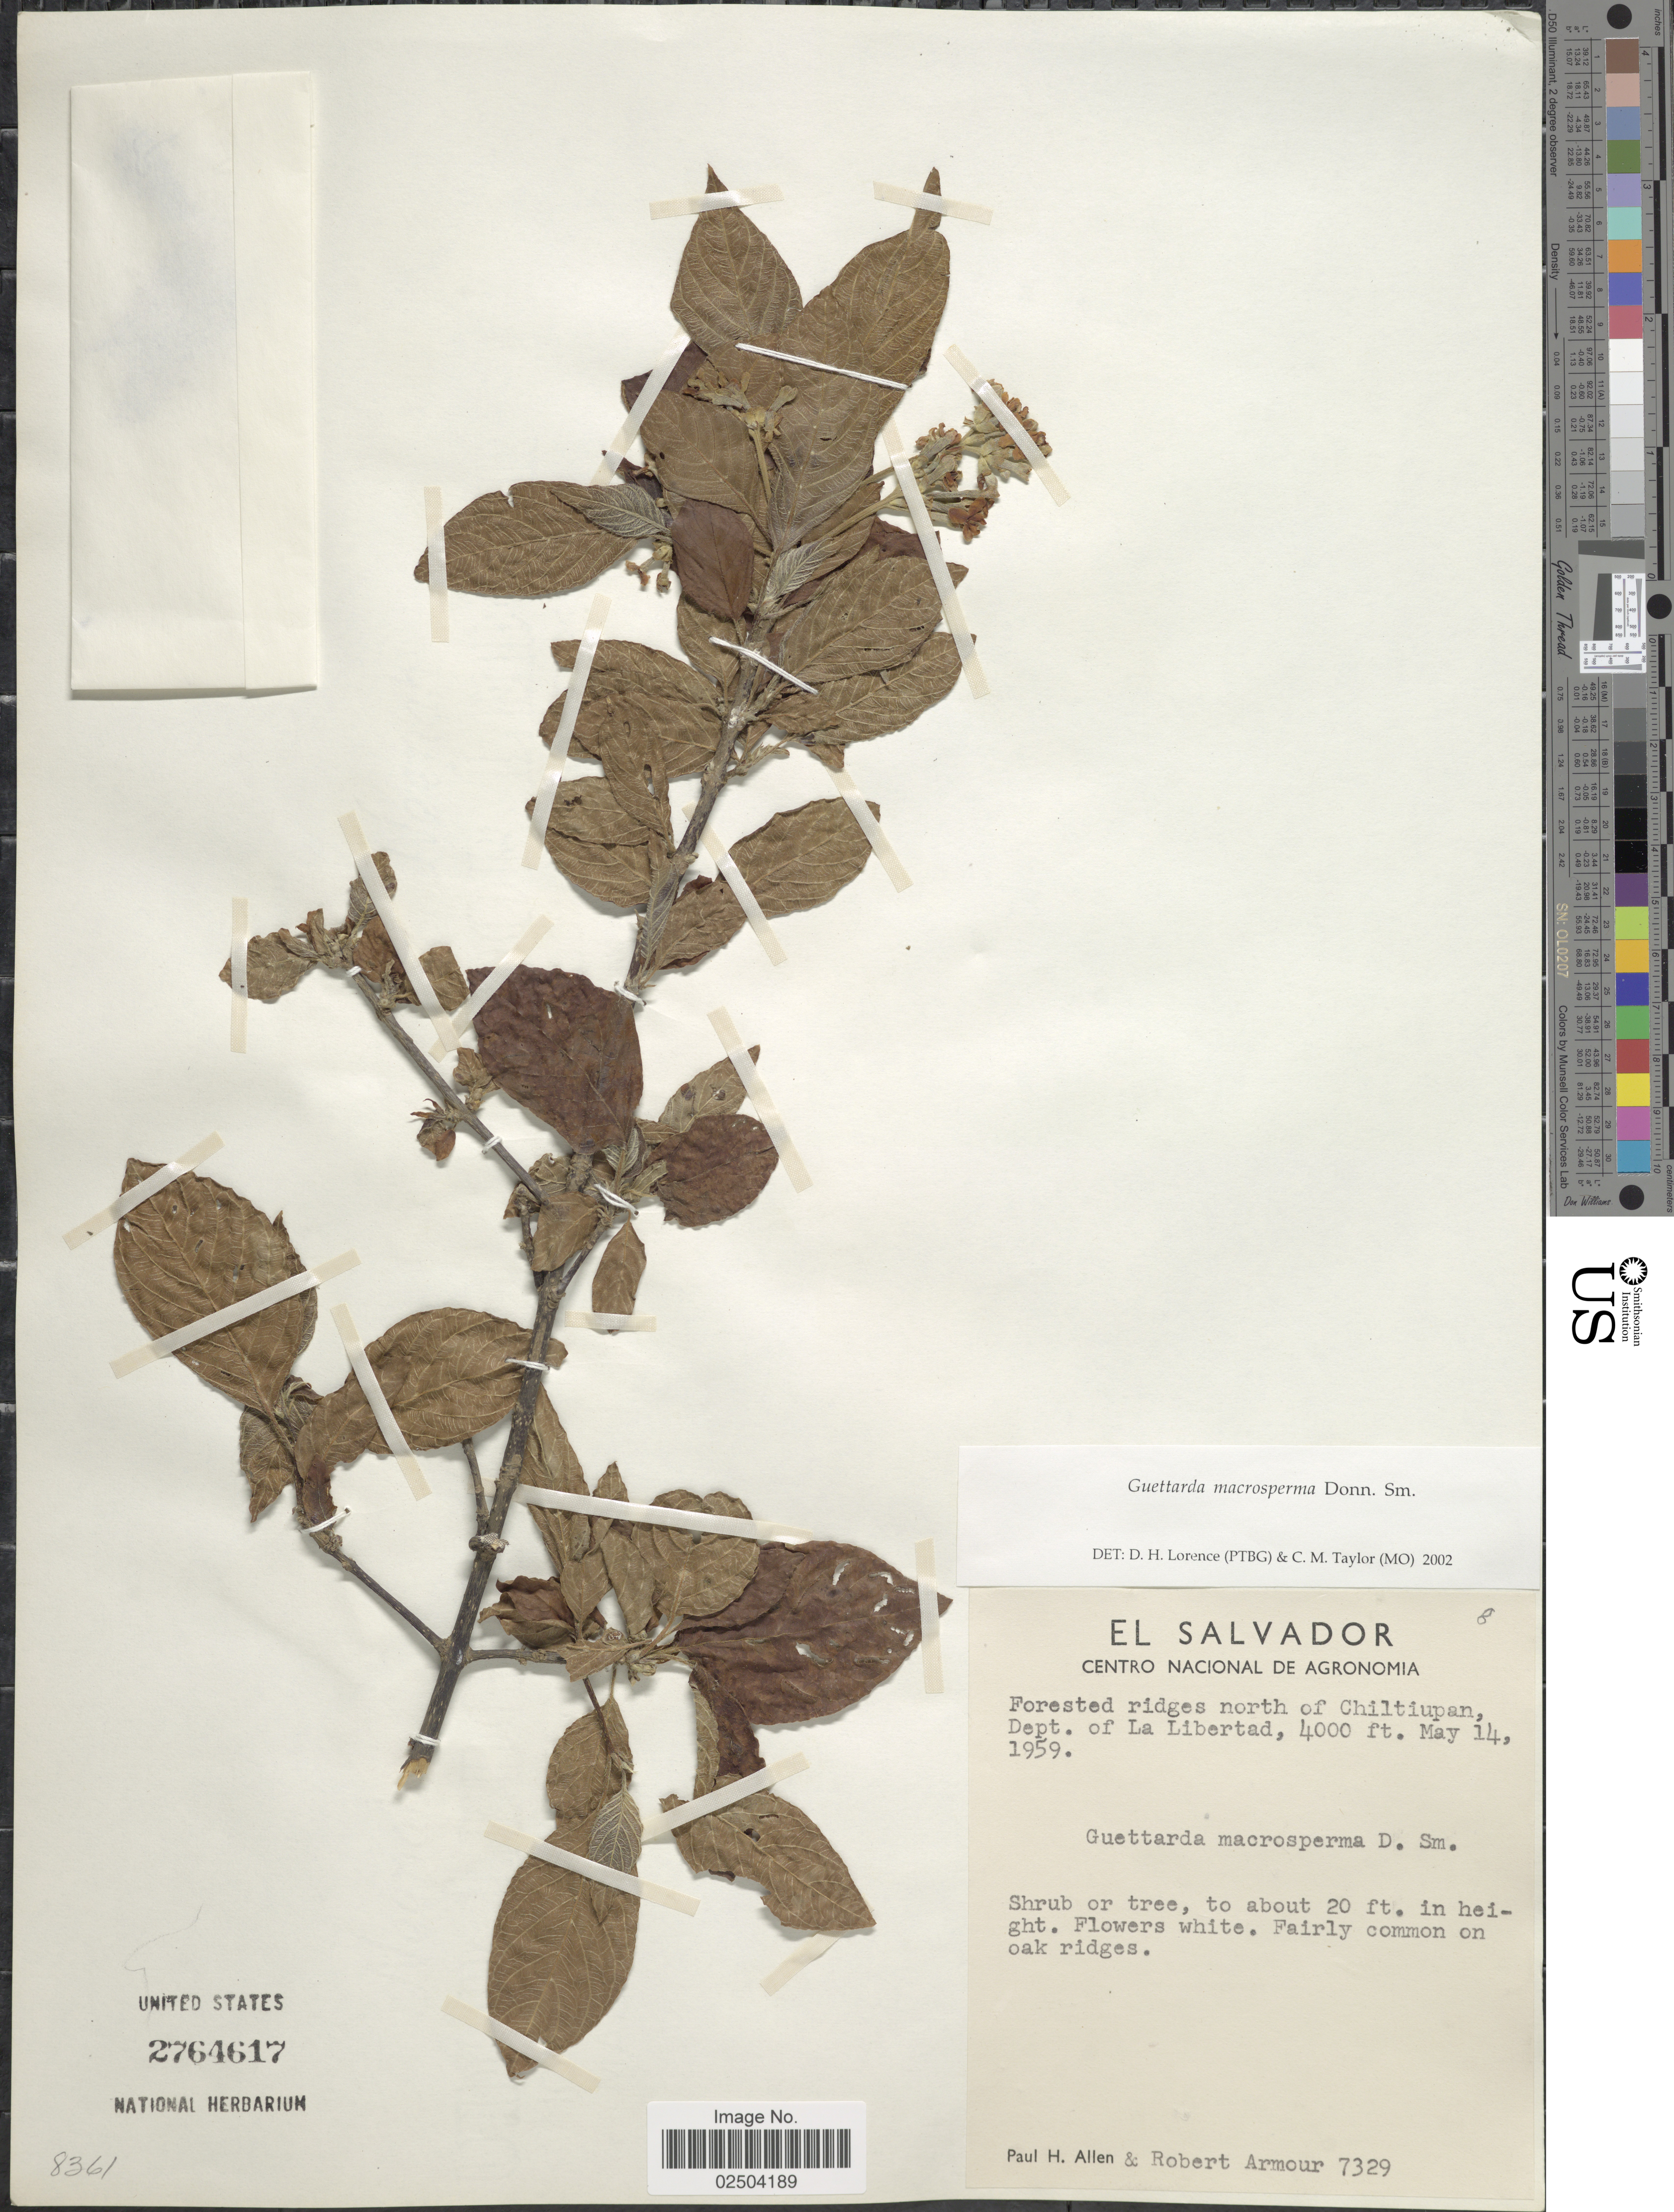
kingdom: Plantae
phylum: Tracheophyta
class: Magnoliopsida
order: Gentianales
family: Rubiaceae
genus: Guettarda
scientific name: Guettarda macrosperma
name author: Donn. Sm.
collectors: P. H. Allen & R. Armour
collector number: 7329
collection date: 1959-05-14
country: El Salvador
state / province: La Libertad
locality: Forested ridges north of Chiltiupan, Dept. of La Libertad.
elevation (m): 1219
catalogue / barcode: US 2764617